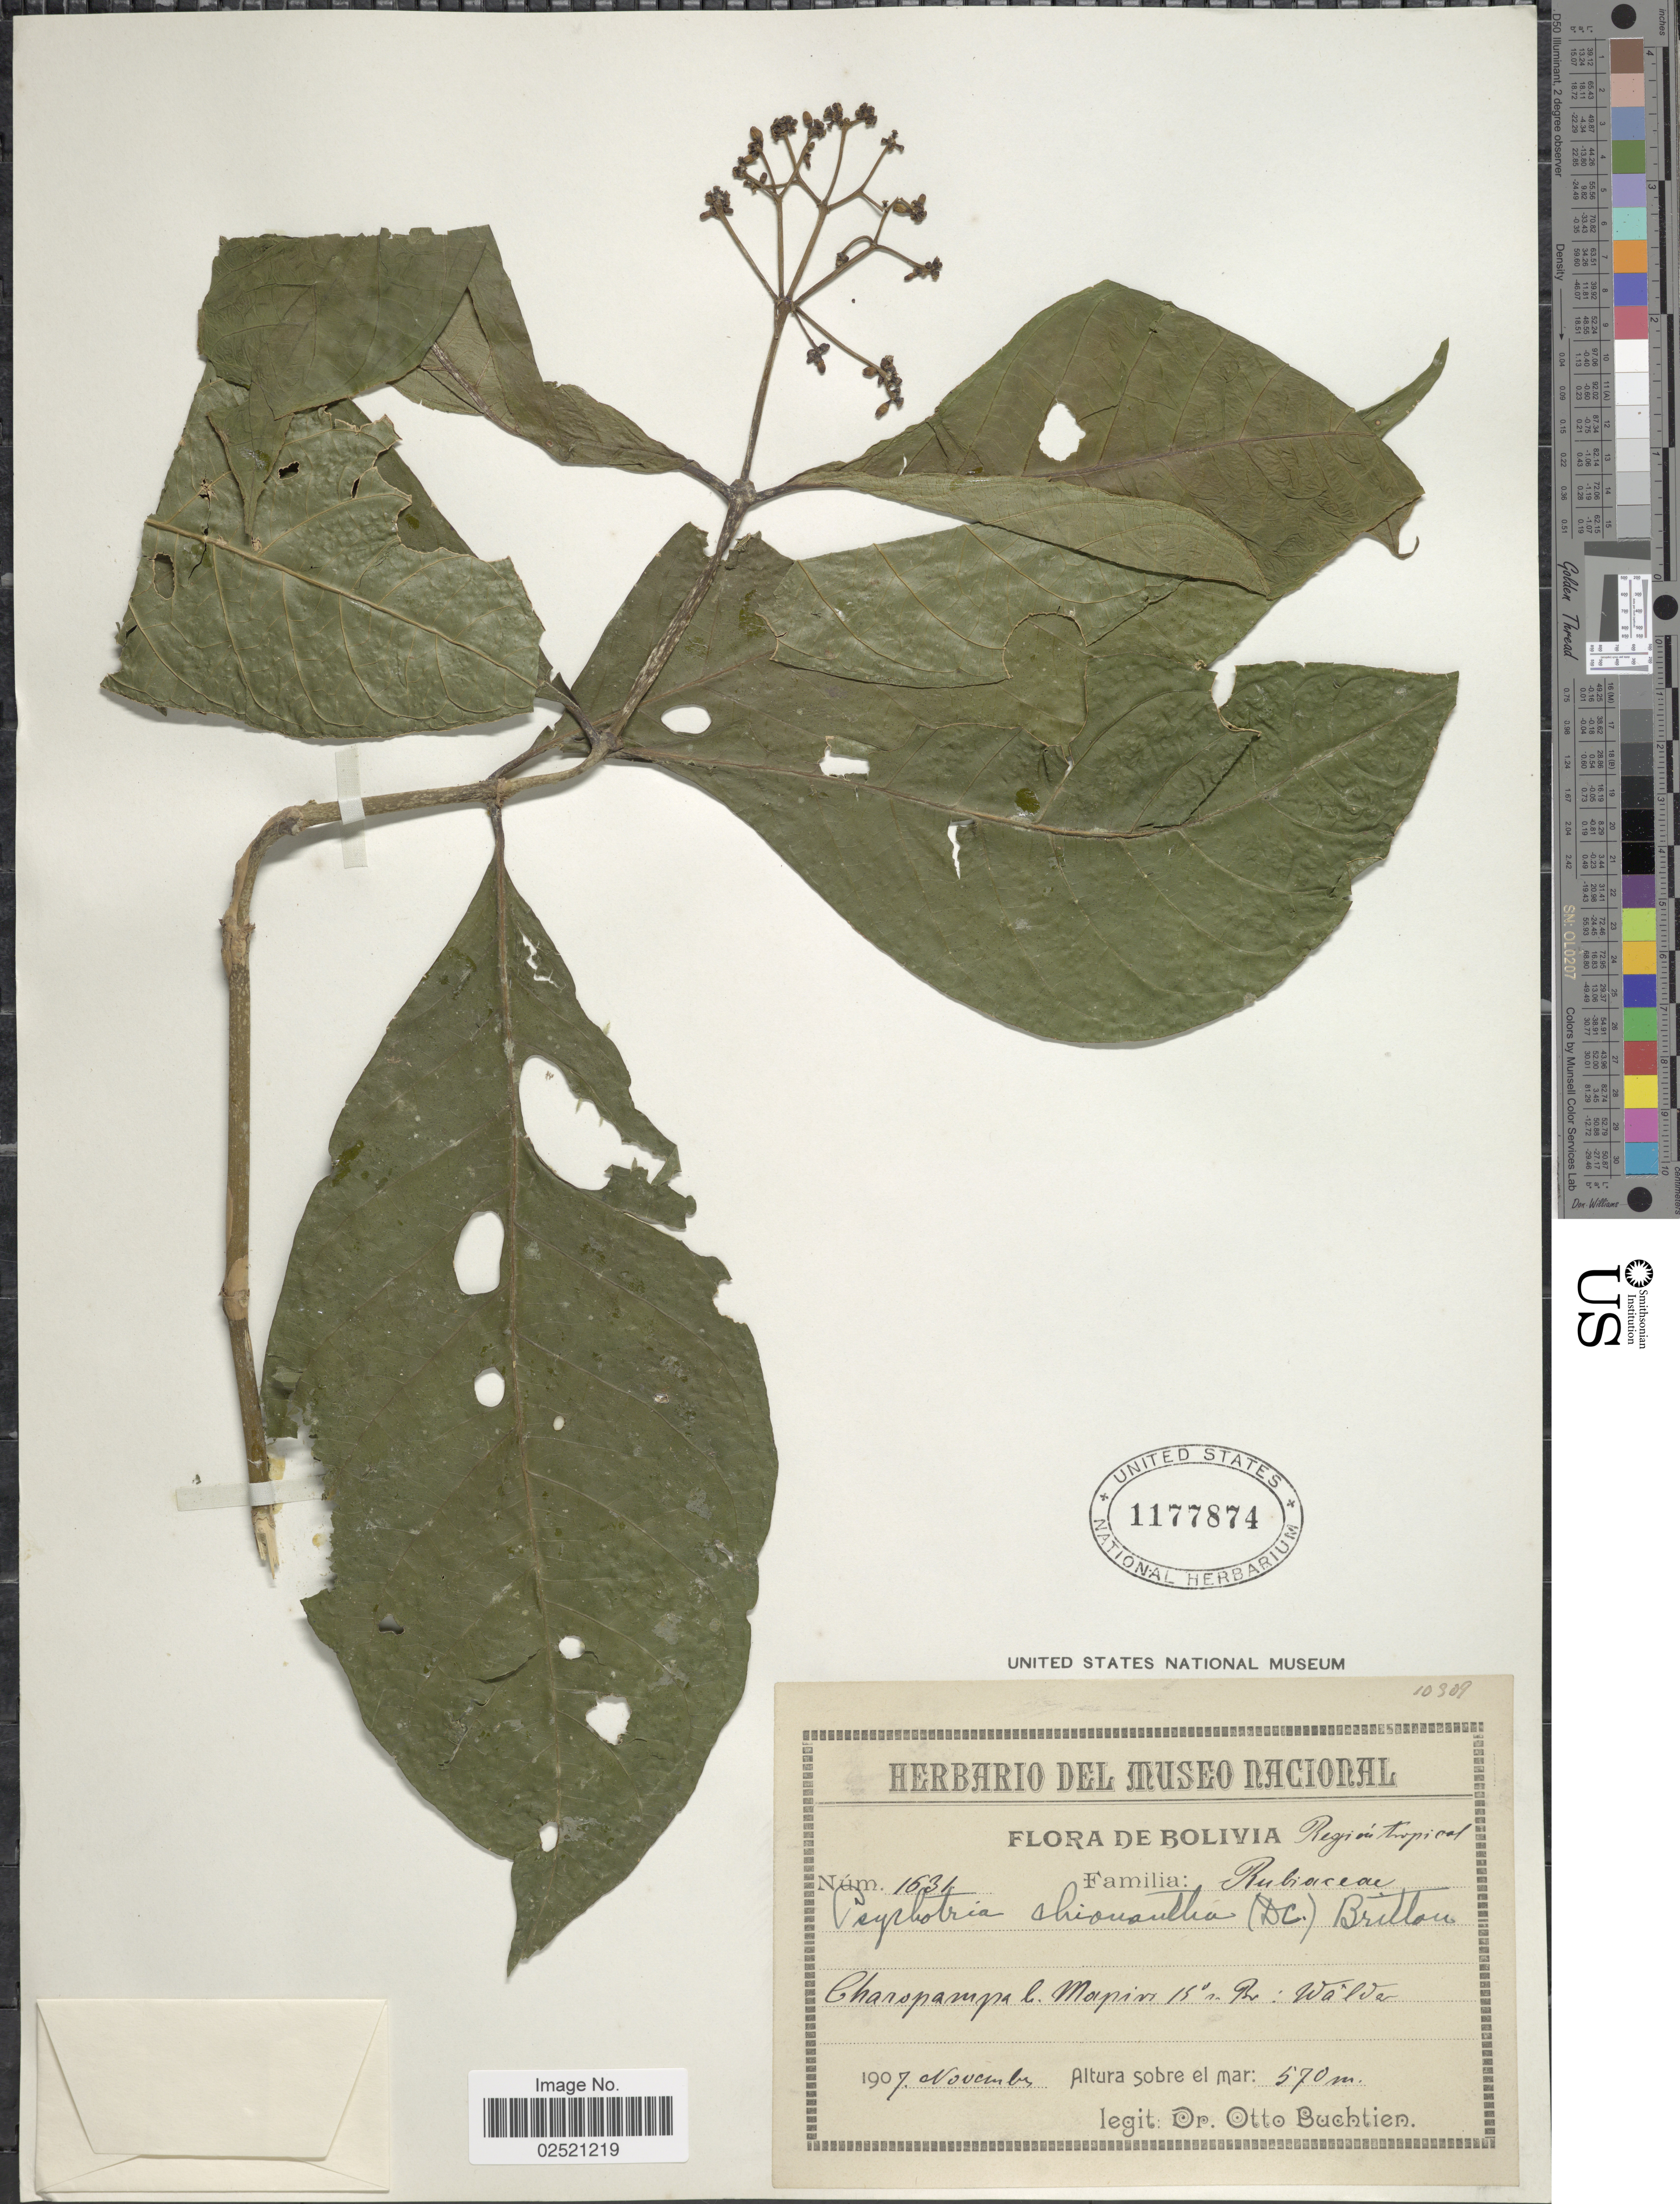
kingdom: Plantae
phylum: Tracheophyta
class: Magnoliopsida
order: Gentianales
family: Rubiaceae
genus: Psychotria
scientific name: Psychotria chionantha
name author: (DC.) Britton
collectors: O. Buchtien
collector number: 1631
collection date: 1907-11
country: Bolivia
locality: Region tropical, Charopampa l. Mapiri 15°s. Br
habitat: Wälder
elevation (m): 570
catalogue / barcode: US 1177874